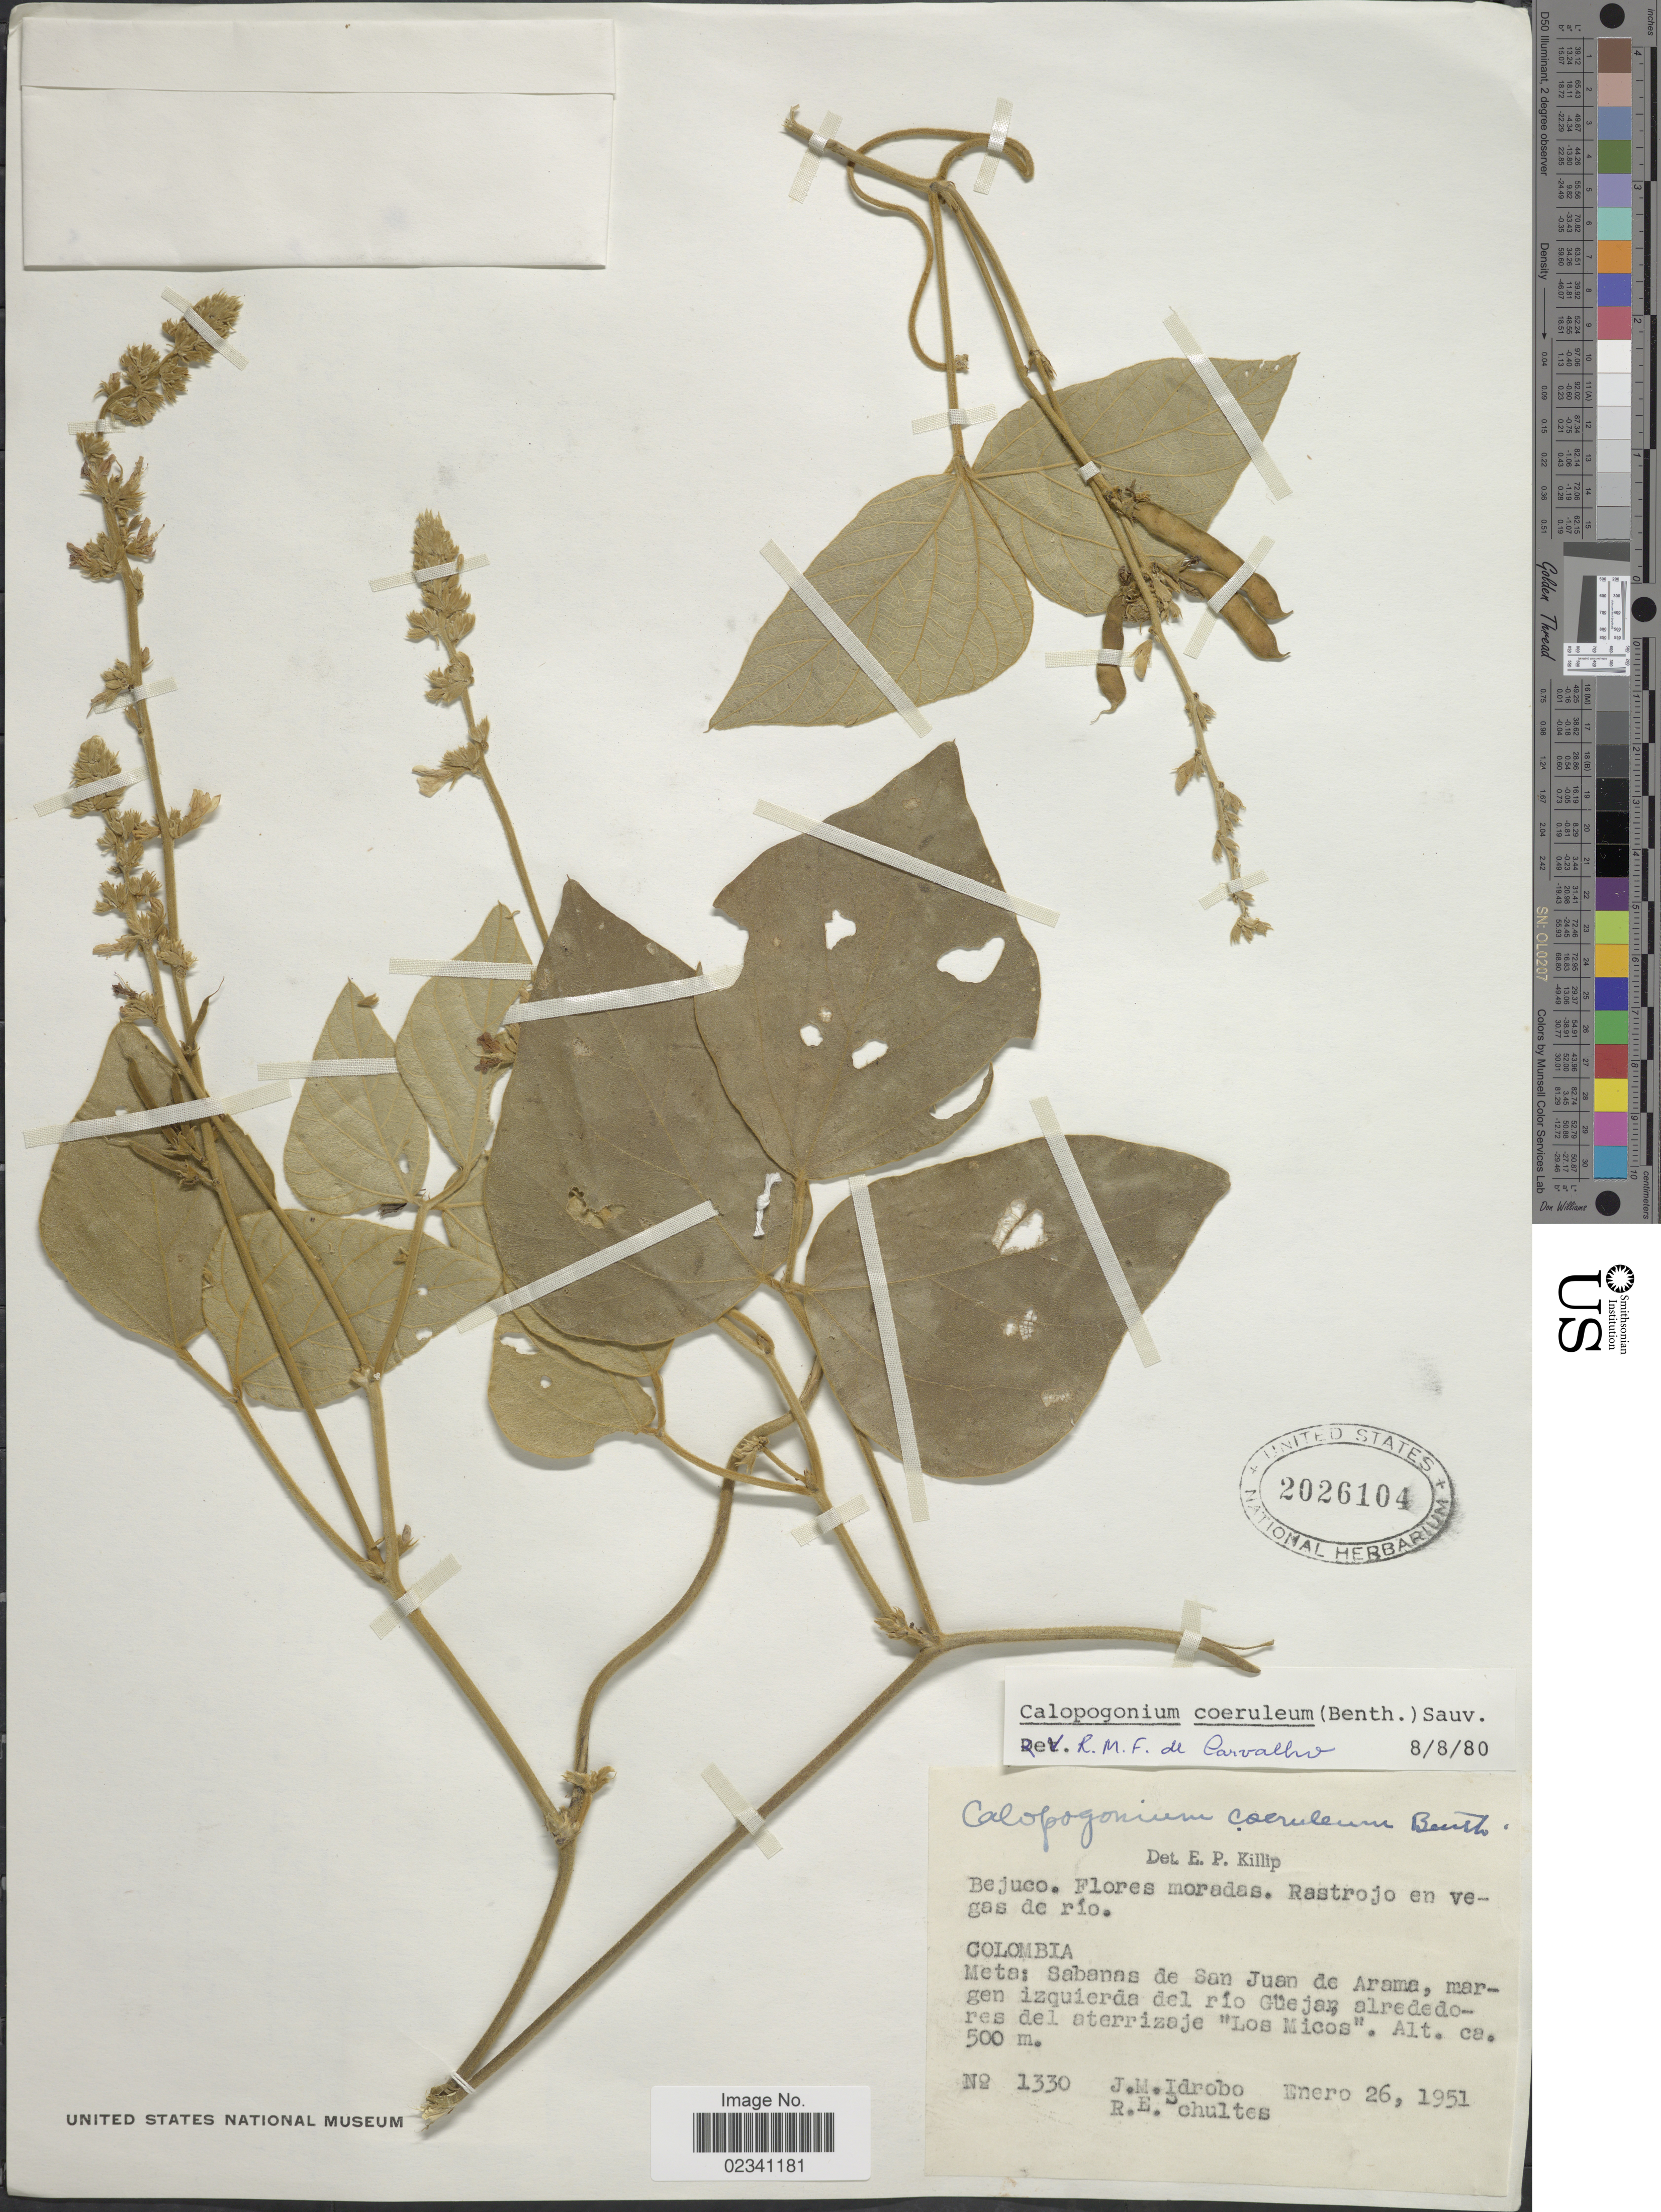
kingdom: Plantae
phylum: Tracheophyta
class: Magnoliopsida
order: Fabales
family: Fabaceae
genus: Calopogonium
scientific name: Calopogonium caeruleum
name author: (Benth.) C. Wright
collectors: J. M. Idrobo & R. E. Schultes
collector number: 1330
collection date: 1951-01-26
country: Colombia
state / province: Meta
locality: Sabanas de San Juan de Arama, margen izquierda del rio Guejar, alrededores del aterrizaje "Los Micos"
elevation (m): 500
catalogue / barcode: US 2026104